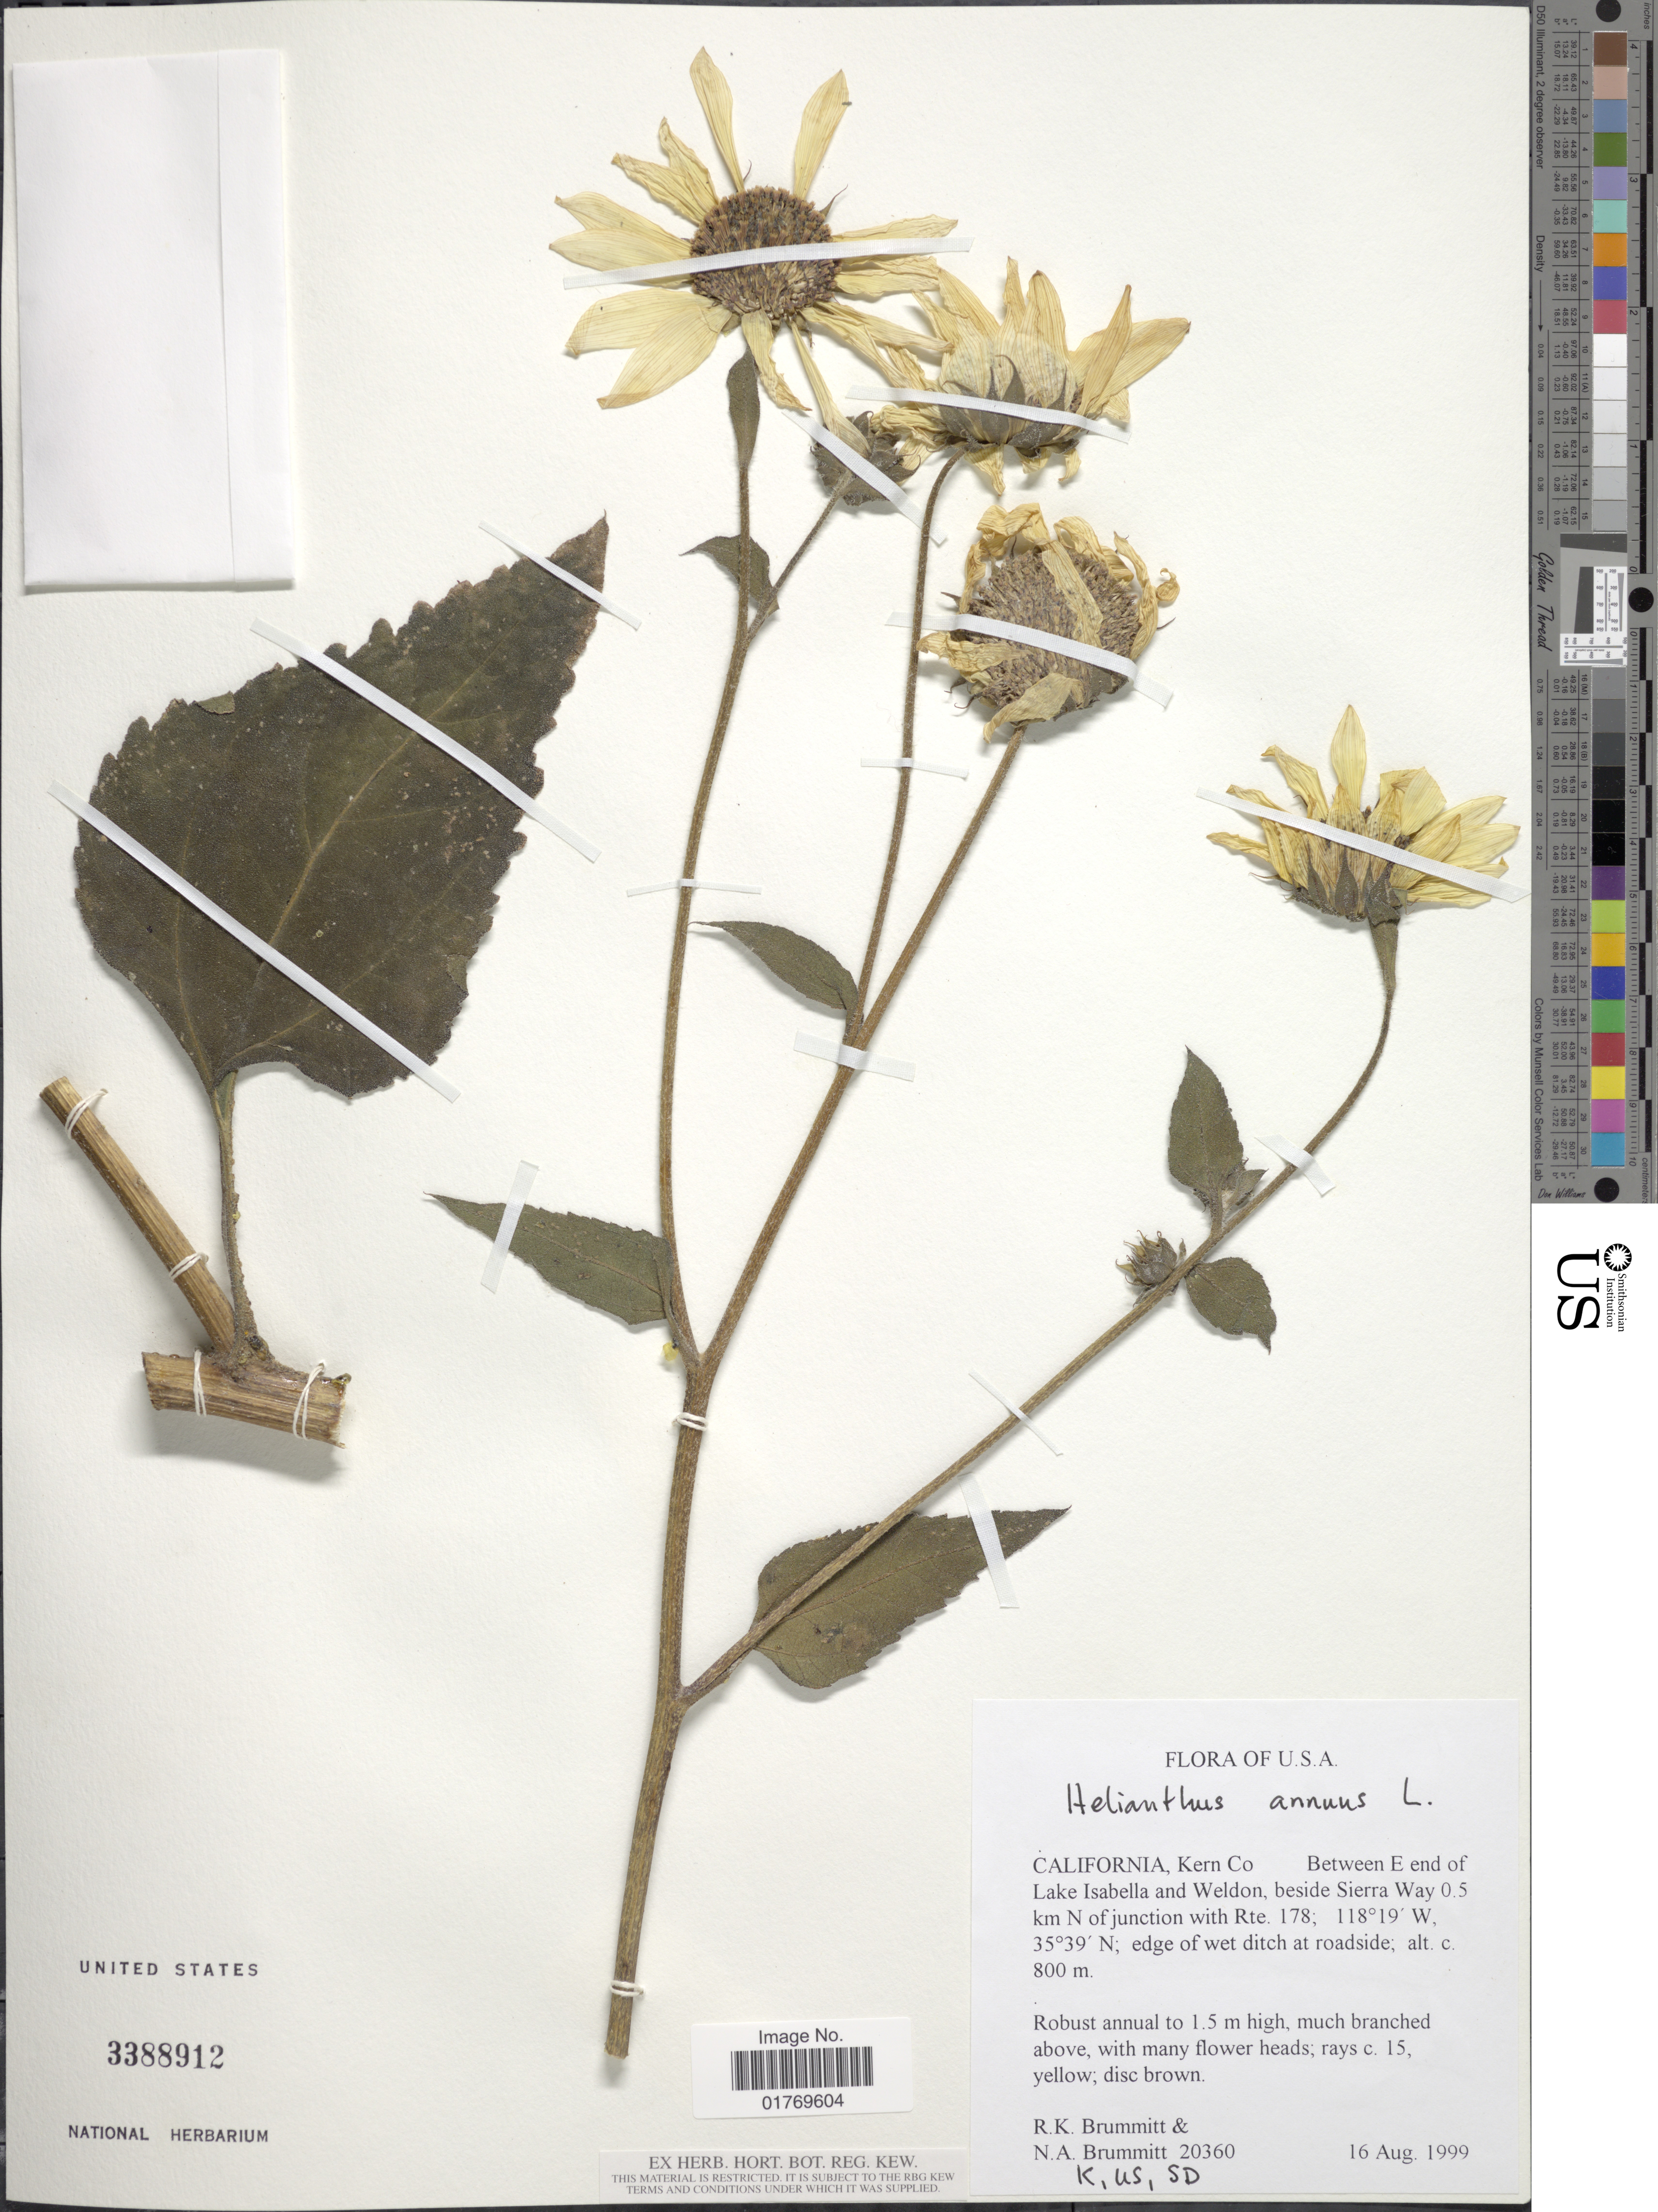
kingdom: Plantae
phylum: Tracheophyta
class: Magnoliopsida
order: Asterales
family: Asteraceae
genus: Helianthus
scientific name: Helianthus annuus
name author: L.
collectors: R. K. Brummitt & N. A . Brummitt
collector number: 20360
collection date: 1999-08-16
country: United States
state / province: California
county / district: Kern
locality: California, Kern Co. Between E end of Lake isabella and Weldon, beside Sierra Way 0.5 km N of junction with Rte. 178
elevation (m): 800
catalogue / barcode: US 3388912